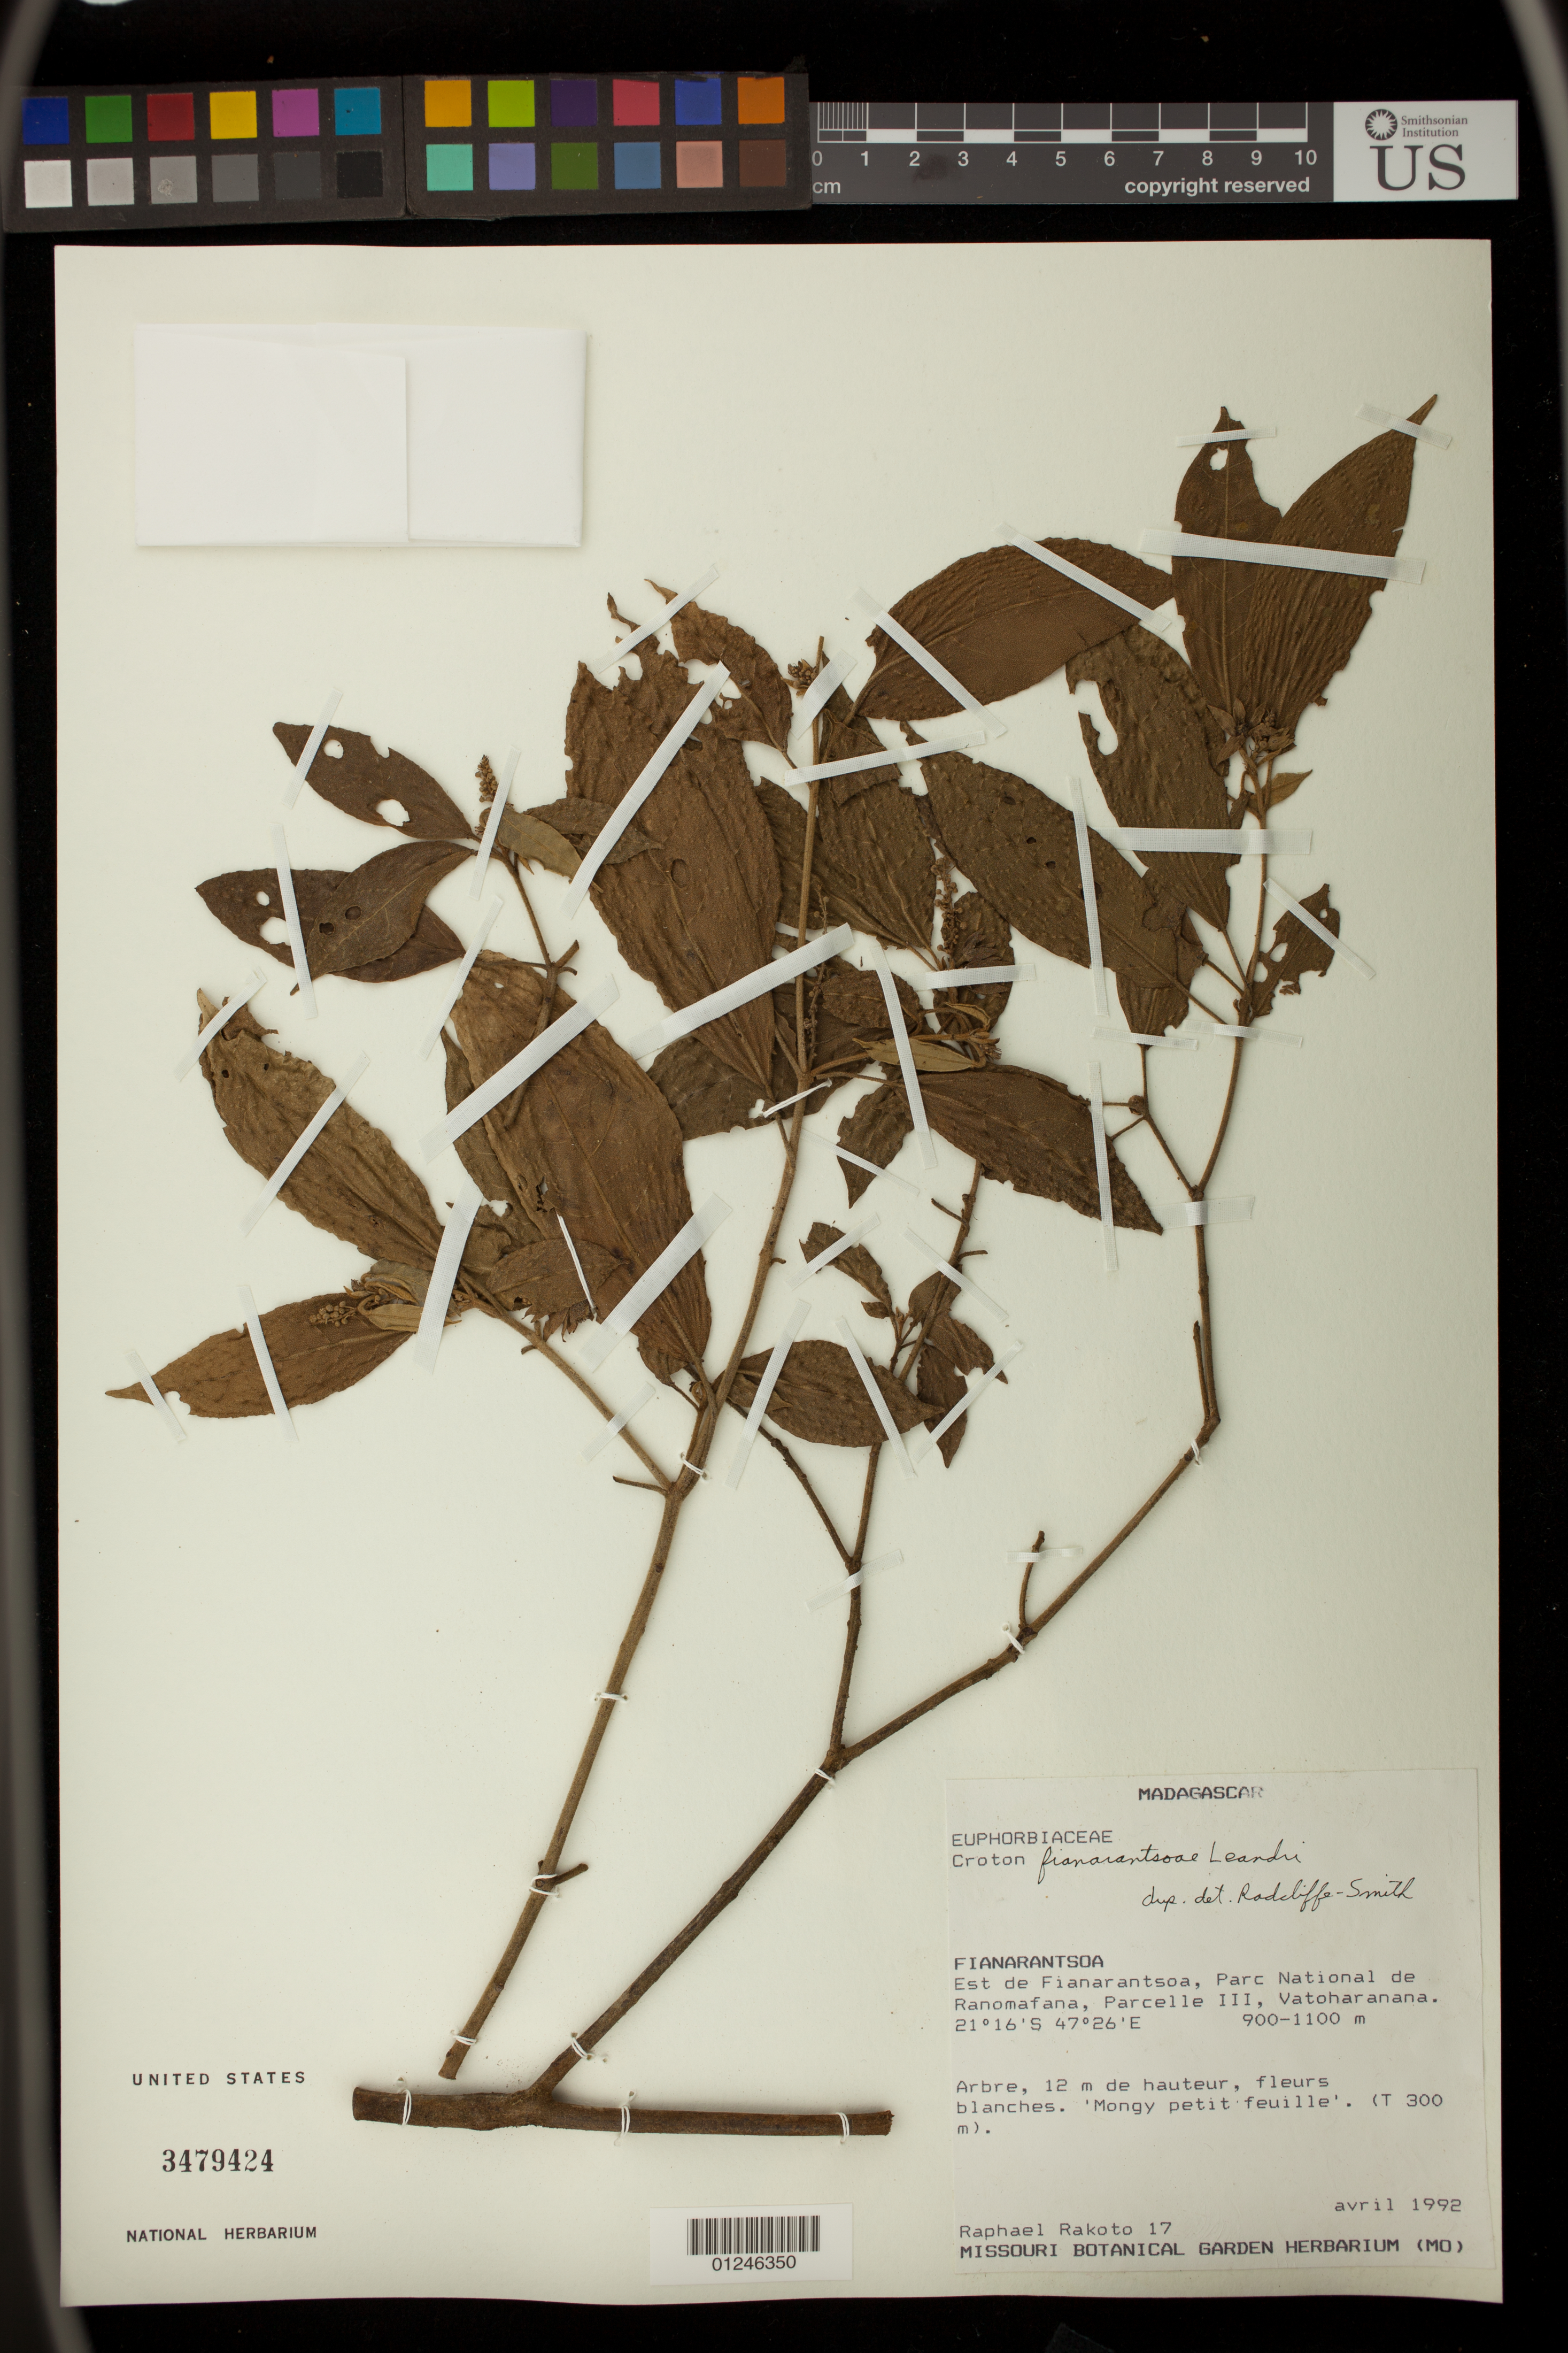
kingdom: Plantae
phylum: Tracheophyta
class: Magnoliopsida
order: Malpighiales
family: Euphorbiaceae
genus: Croton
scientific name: Croton fianarantsoae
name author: Leandri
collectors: R. Rakoto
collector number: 17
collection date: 1992-04-01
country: Madagascar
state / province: Haute Matsiatra / Vatovavy Fitovinany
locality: Fianarantsoa, Est de Fianarantsoa, Parc National de Ranomafana, Parcelle III, Vatoharanana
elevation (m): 900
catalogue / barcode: US 3479424